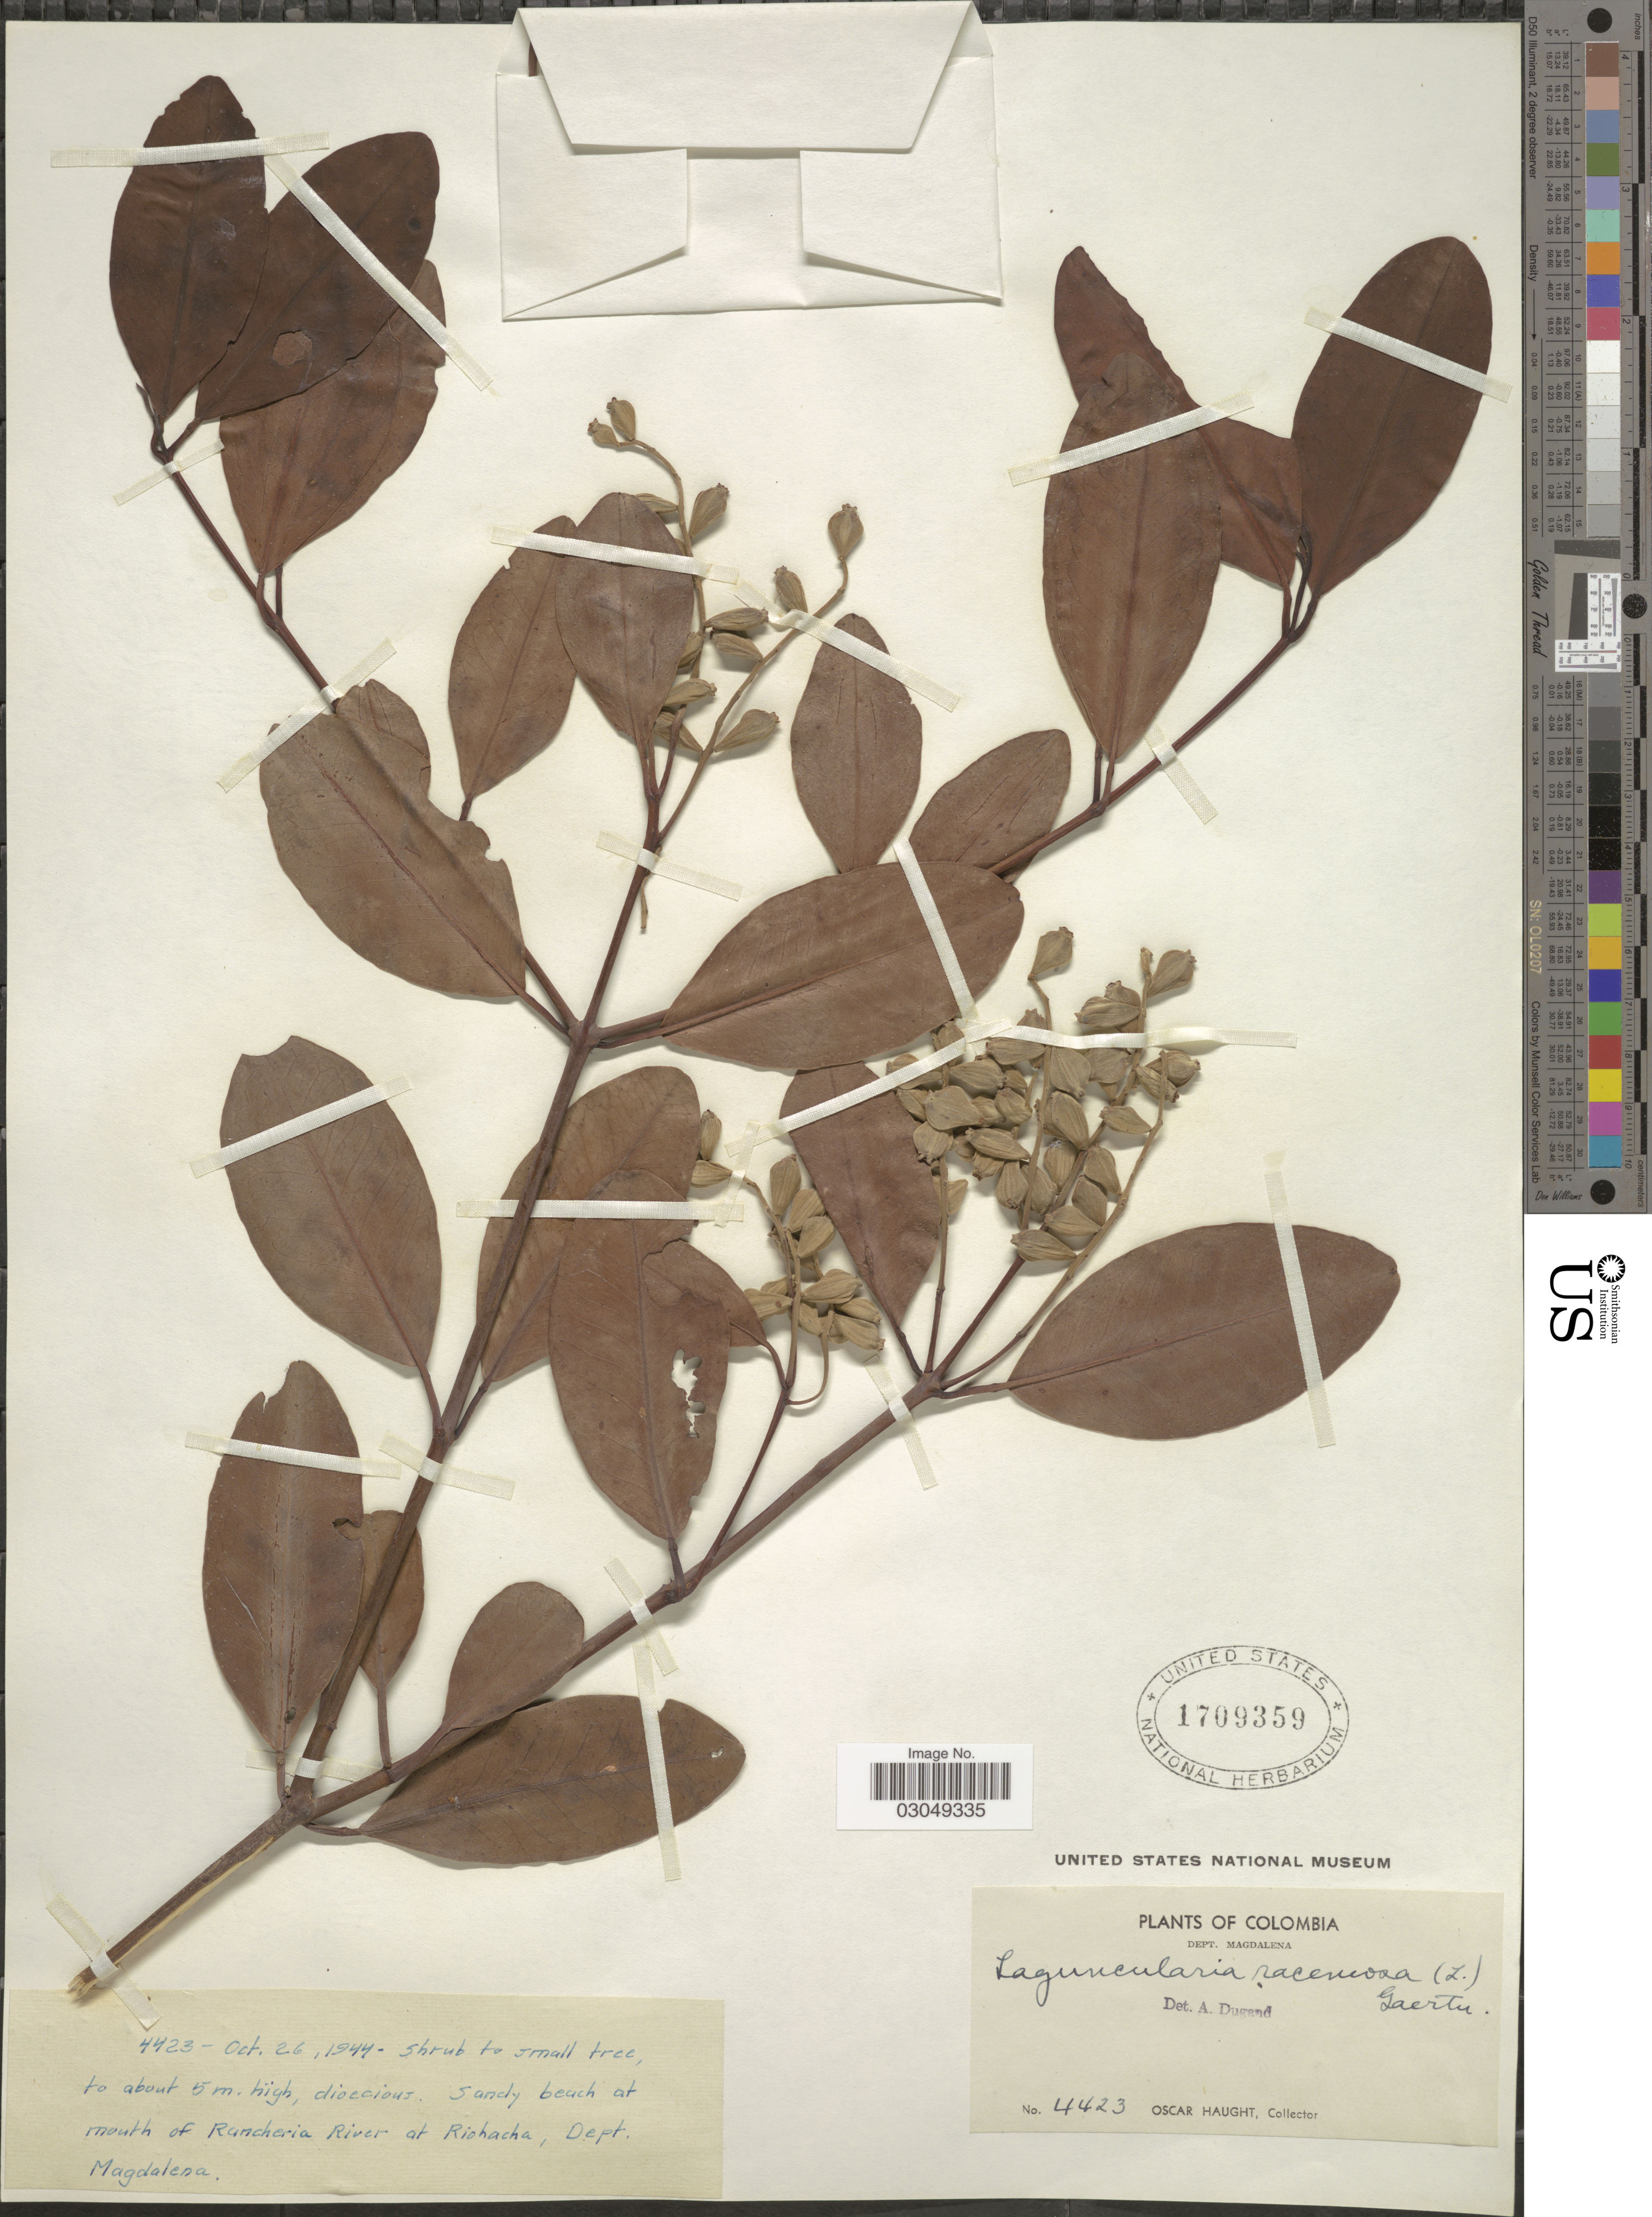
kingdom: Plantae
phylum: Tracheophyta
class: Magnoliopsida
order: Myrtales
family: Combretaceae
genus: Laguncularia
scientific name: Laguncularia racemosa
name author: (L.) C.F. Gaertn.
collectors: O. Haught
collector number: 4423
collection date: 1944-10-26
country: Colombia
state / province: Magdalena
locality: Dept. Magdalena. Sandy beach at mouth of Rancheria River at Riohacha.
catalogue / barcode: US 1709359